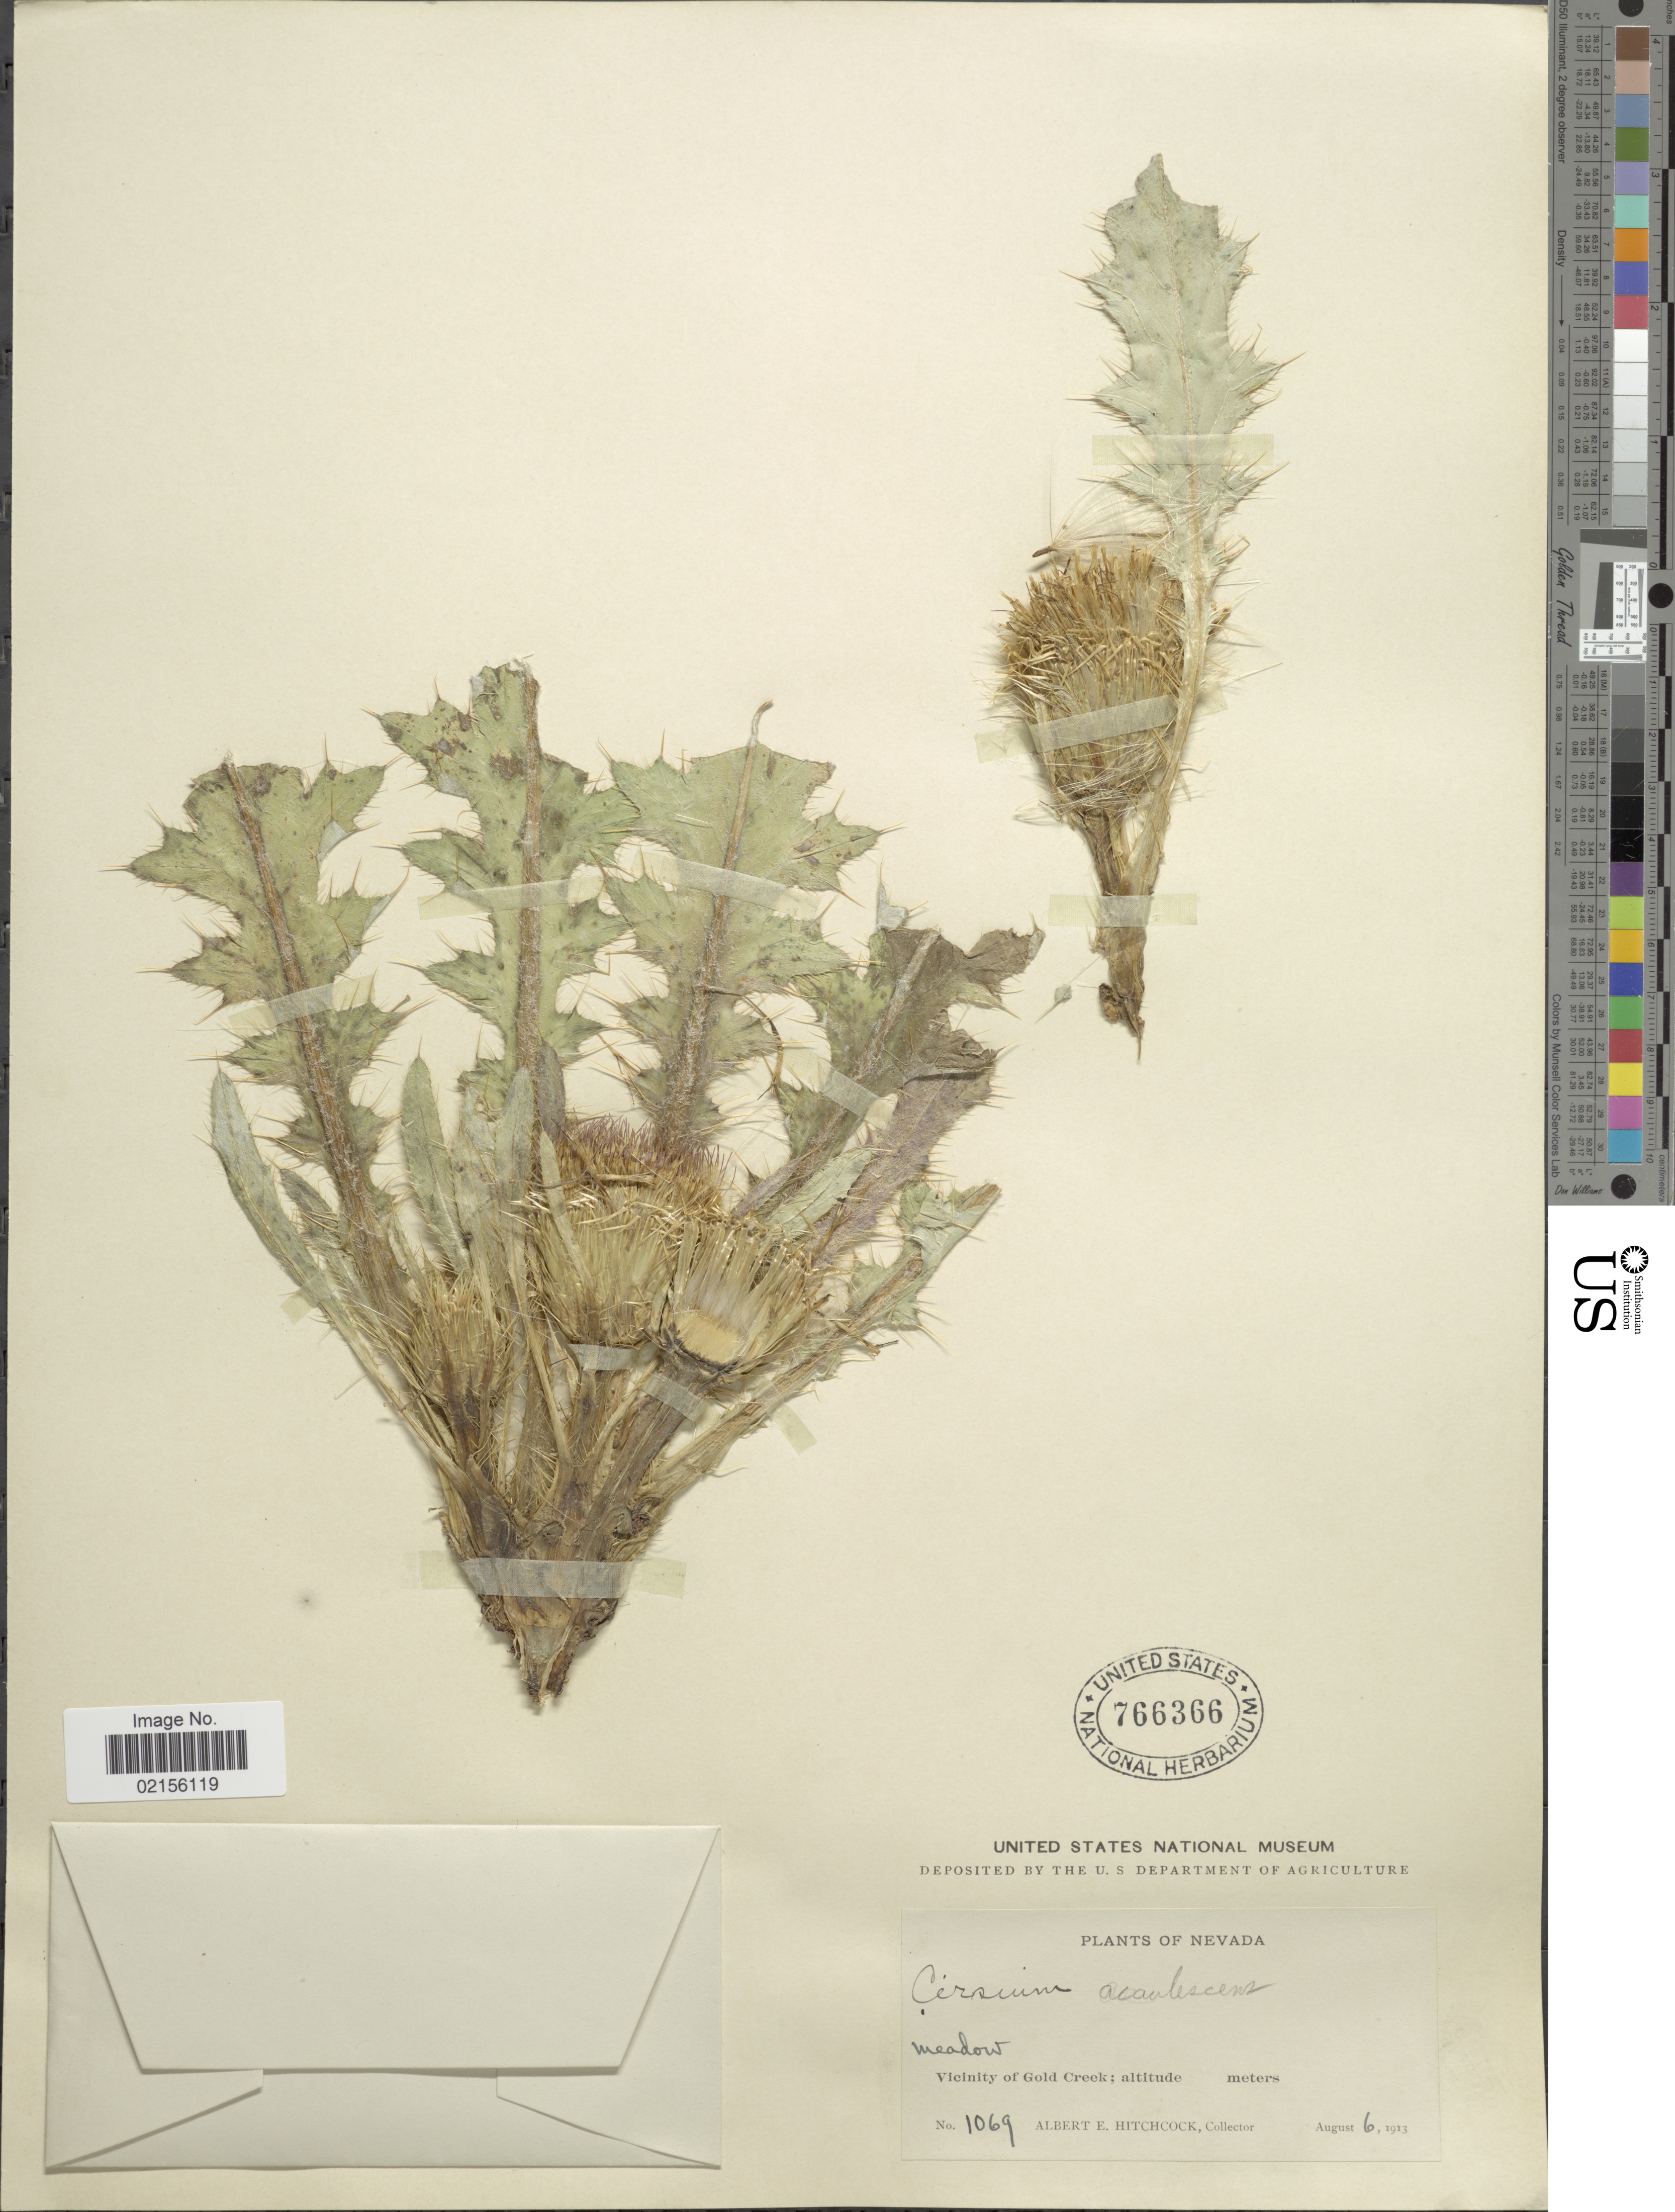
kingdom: Plantae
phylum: Tracheophyta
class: Magnoliopsida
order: Asterales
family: Asteraceae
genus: Cirsium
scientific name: Cirsium scariosum var. americanum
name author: (A. Gray) D.J. Keil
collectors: A. Hitchcock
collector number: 1069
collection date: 1913-08-06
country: United States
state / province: Nevada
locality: Meadow, Vicinity of Gold Creek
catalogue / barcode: US 766366